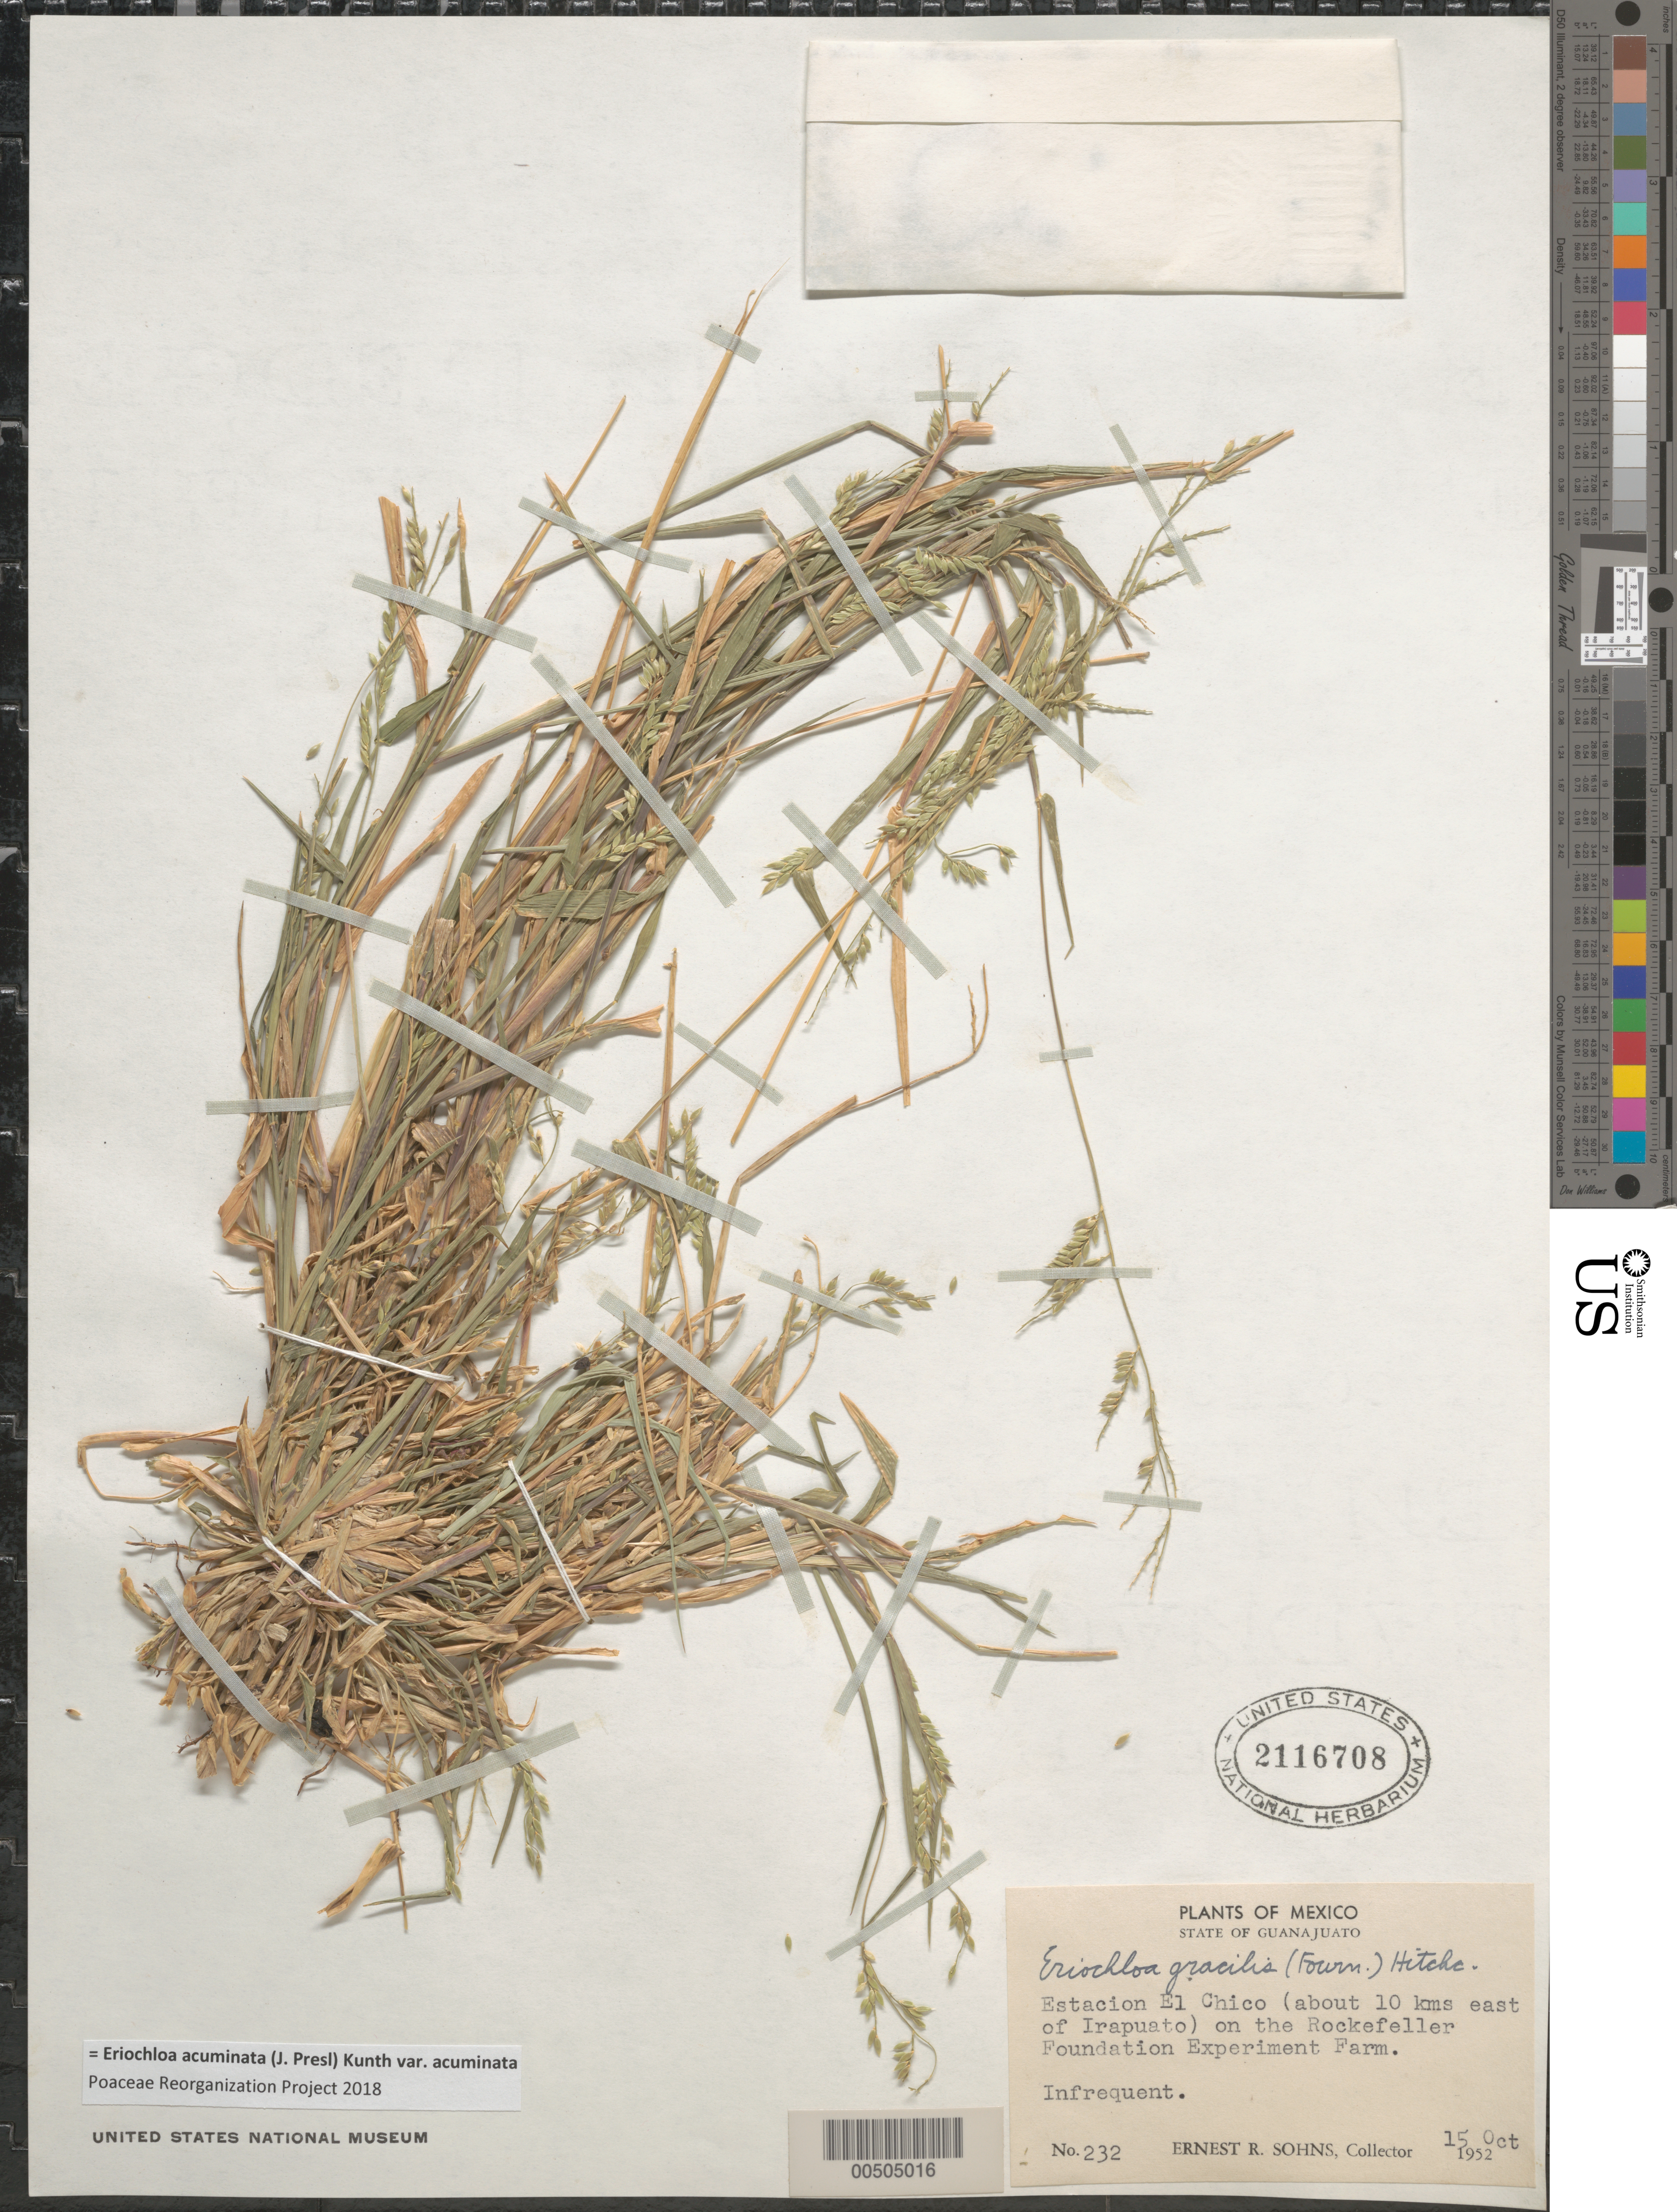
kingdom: Plantae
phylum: Tracheophyta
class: Liliopsida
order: Poales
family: Poaceae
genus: Eriochloa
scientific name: Eriochloa acuminata var. acuminata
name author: (J. Presl) Kunth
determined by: Poaceae Reorganization Project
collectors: E. R. Sohns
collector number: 232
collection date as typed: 15 Oct 1952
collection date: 1952-10-15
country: Mexico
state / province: Guanajuato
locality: Estacion El Chico (about 10 km E of Irapuato) on the Rockefeller Foundation Experiment Farm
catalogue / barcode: US 2116708